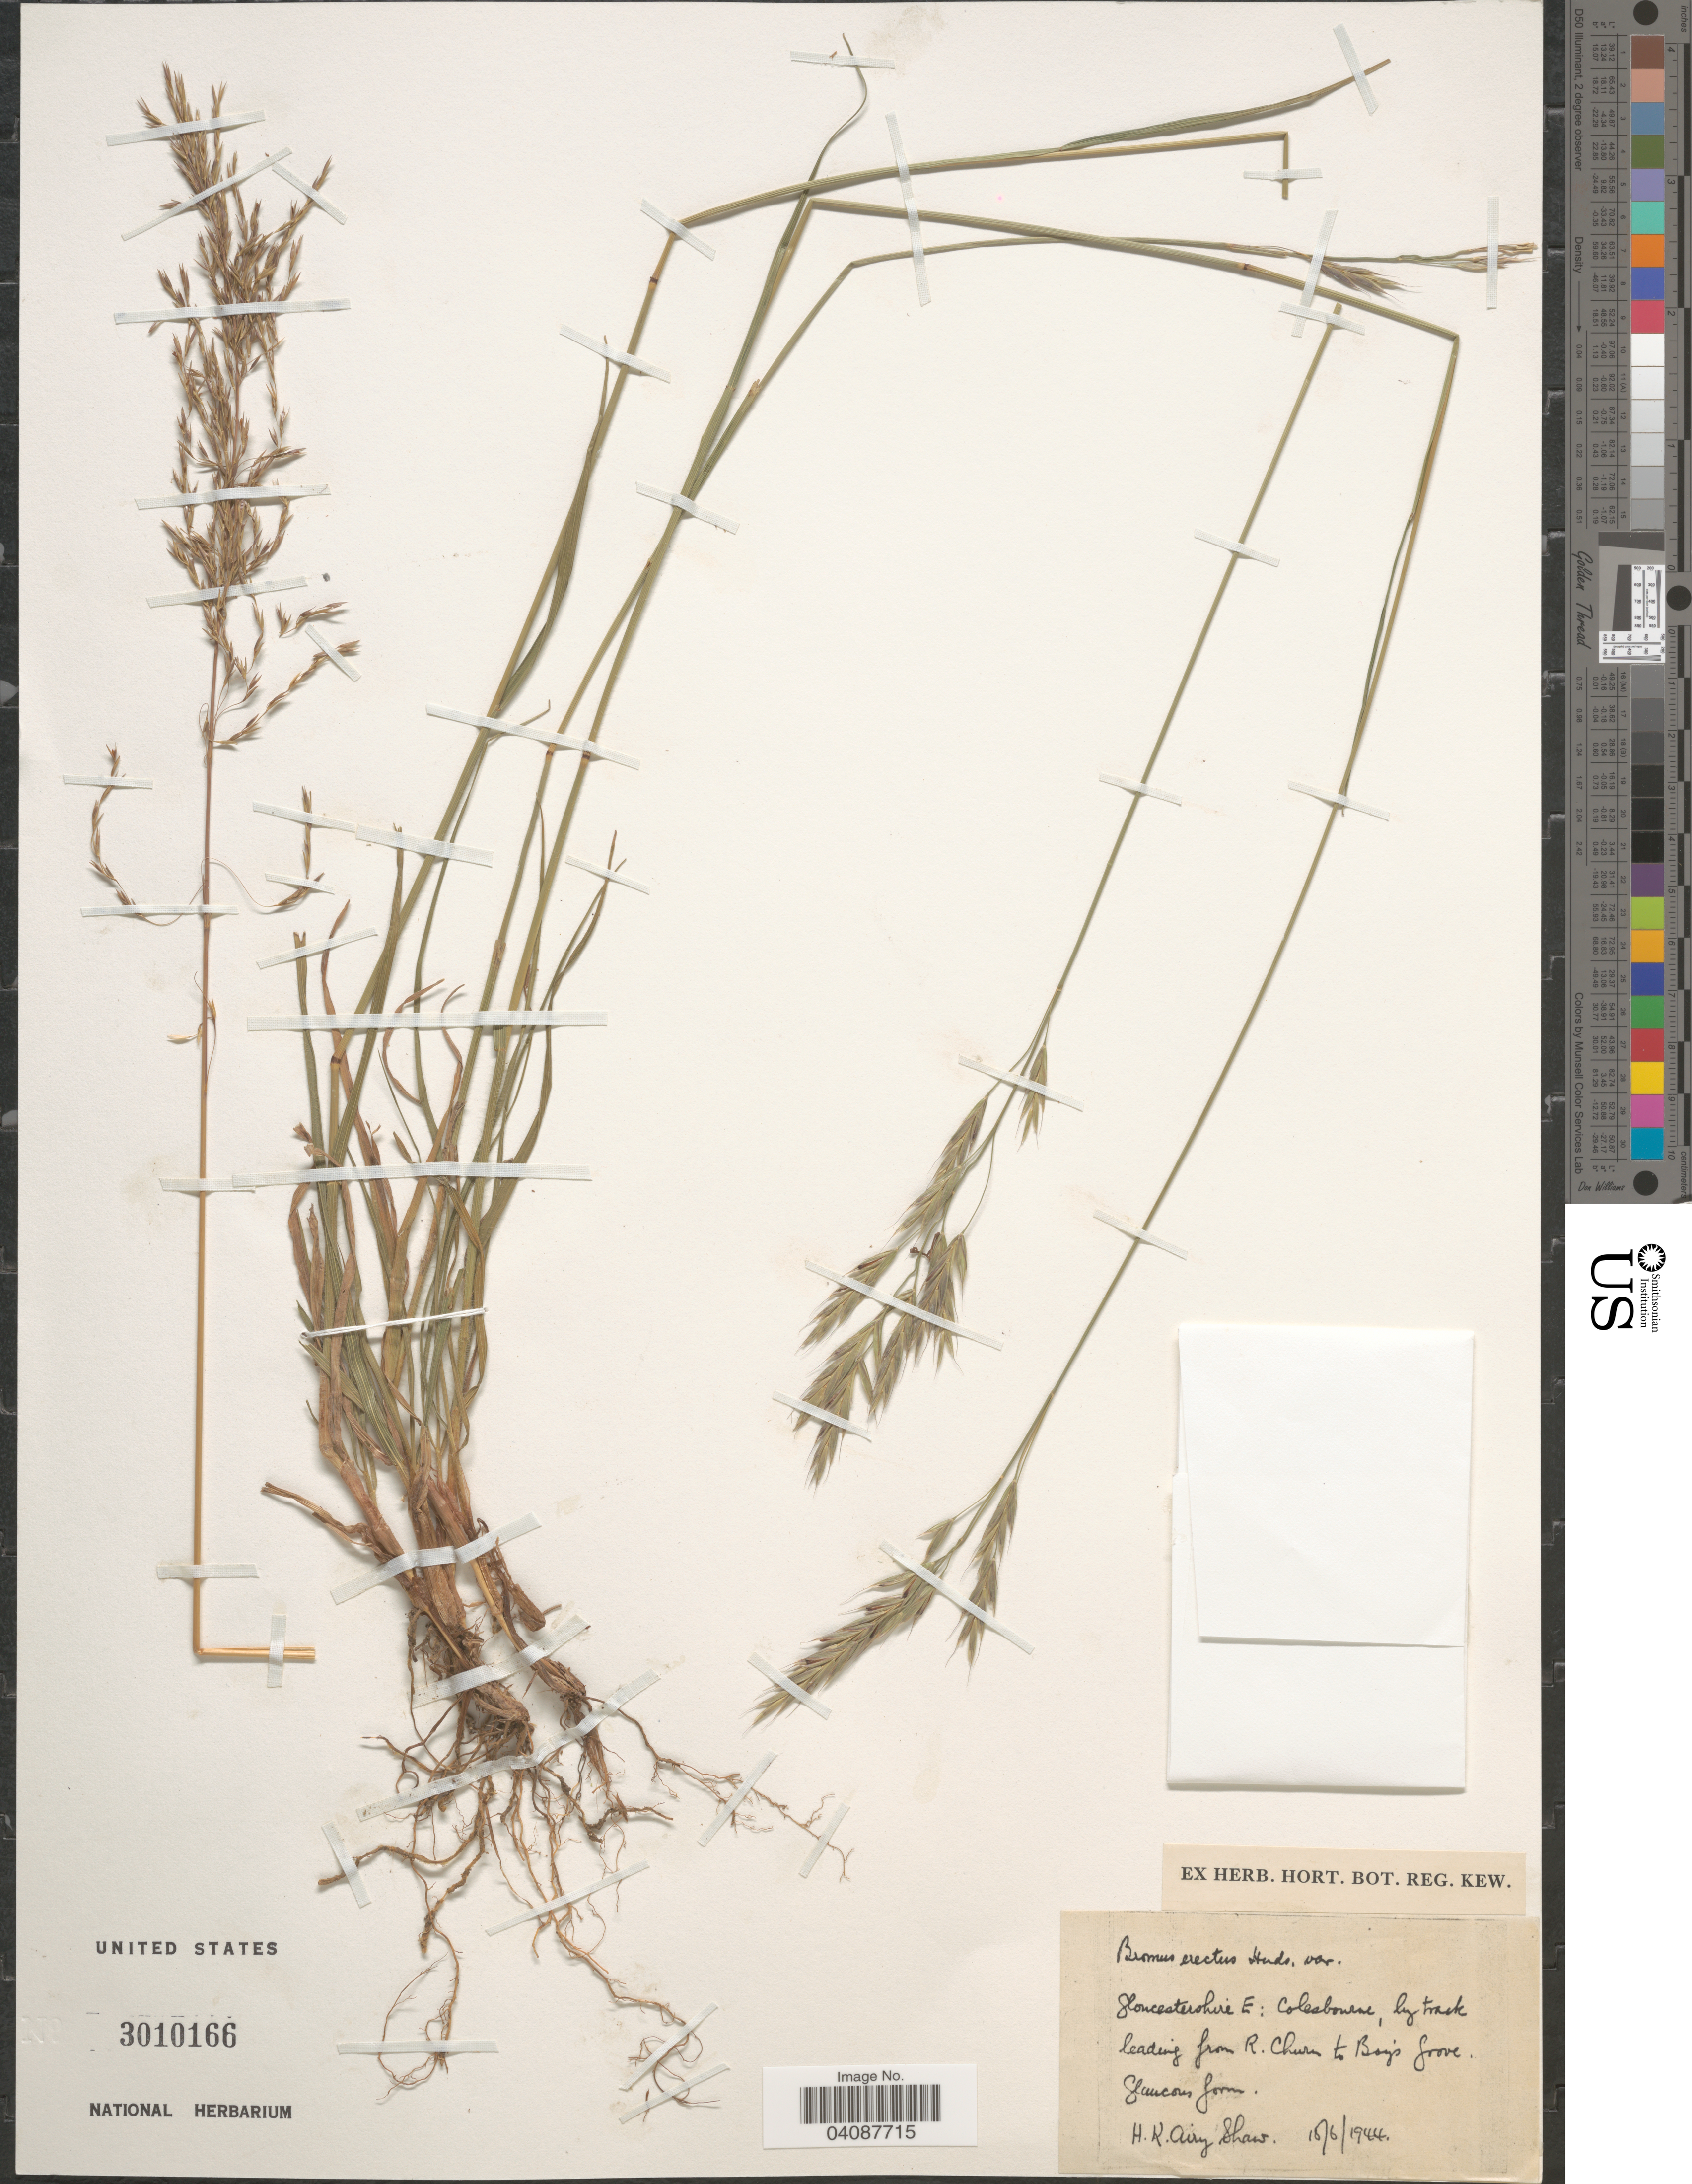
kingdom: Plantae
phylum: Tracheophyta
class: Liliopsida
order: Poales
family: Poaceae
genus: Bromus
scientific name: Bromus erectus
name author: Huds.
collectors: H. K. Airy Shaw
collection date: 1944-06-16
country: United Kingdom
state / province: England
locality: Gloucestershire E: Colesbourne,by track leading from R. Churn to Bay's Grove.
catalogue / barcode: US 3010166